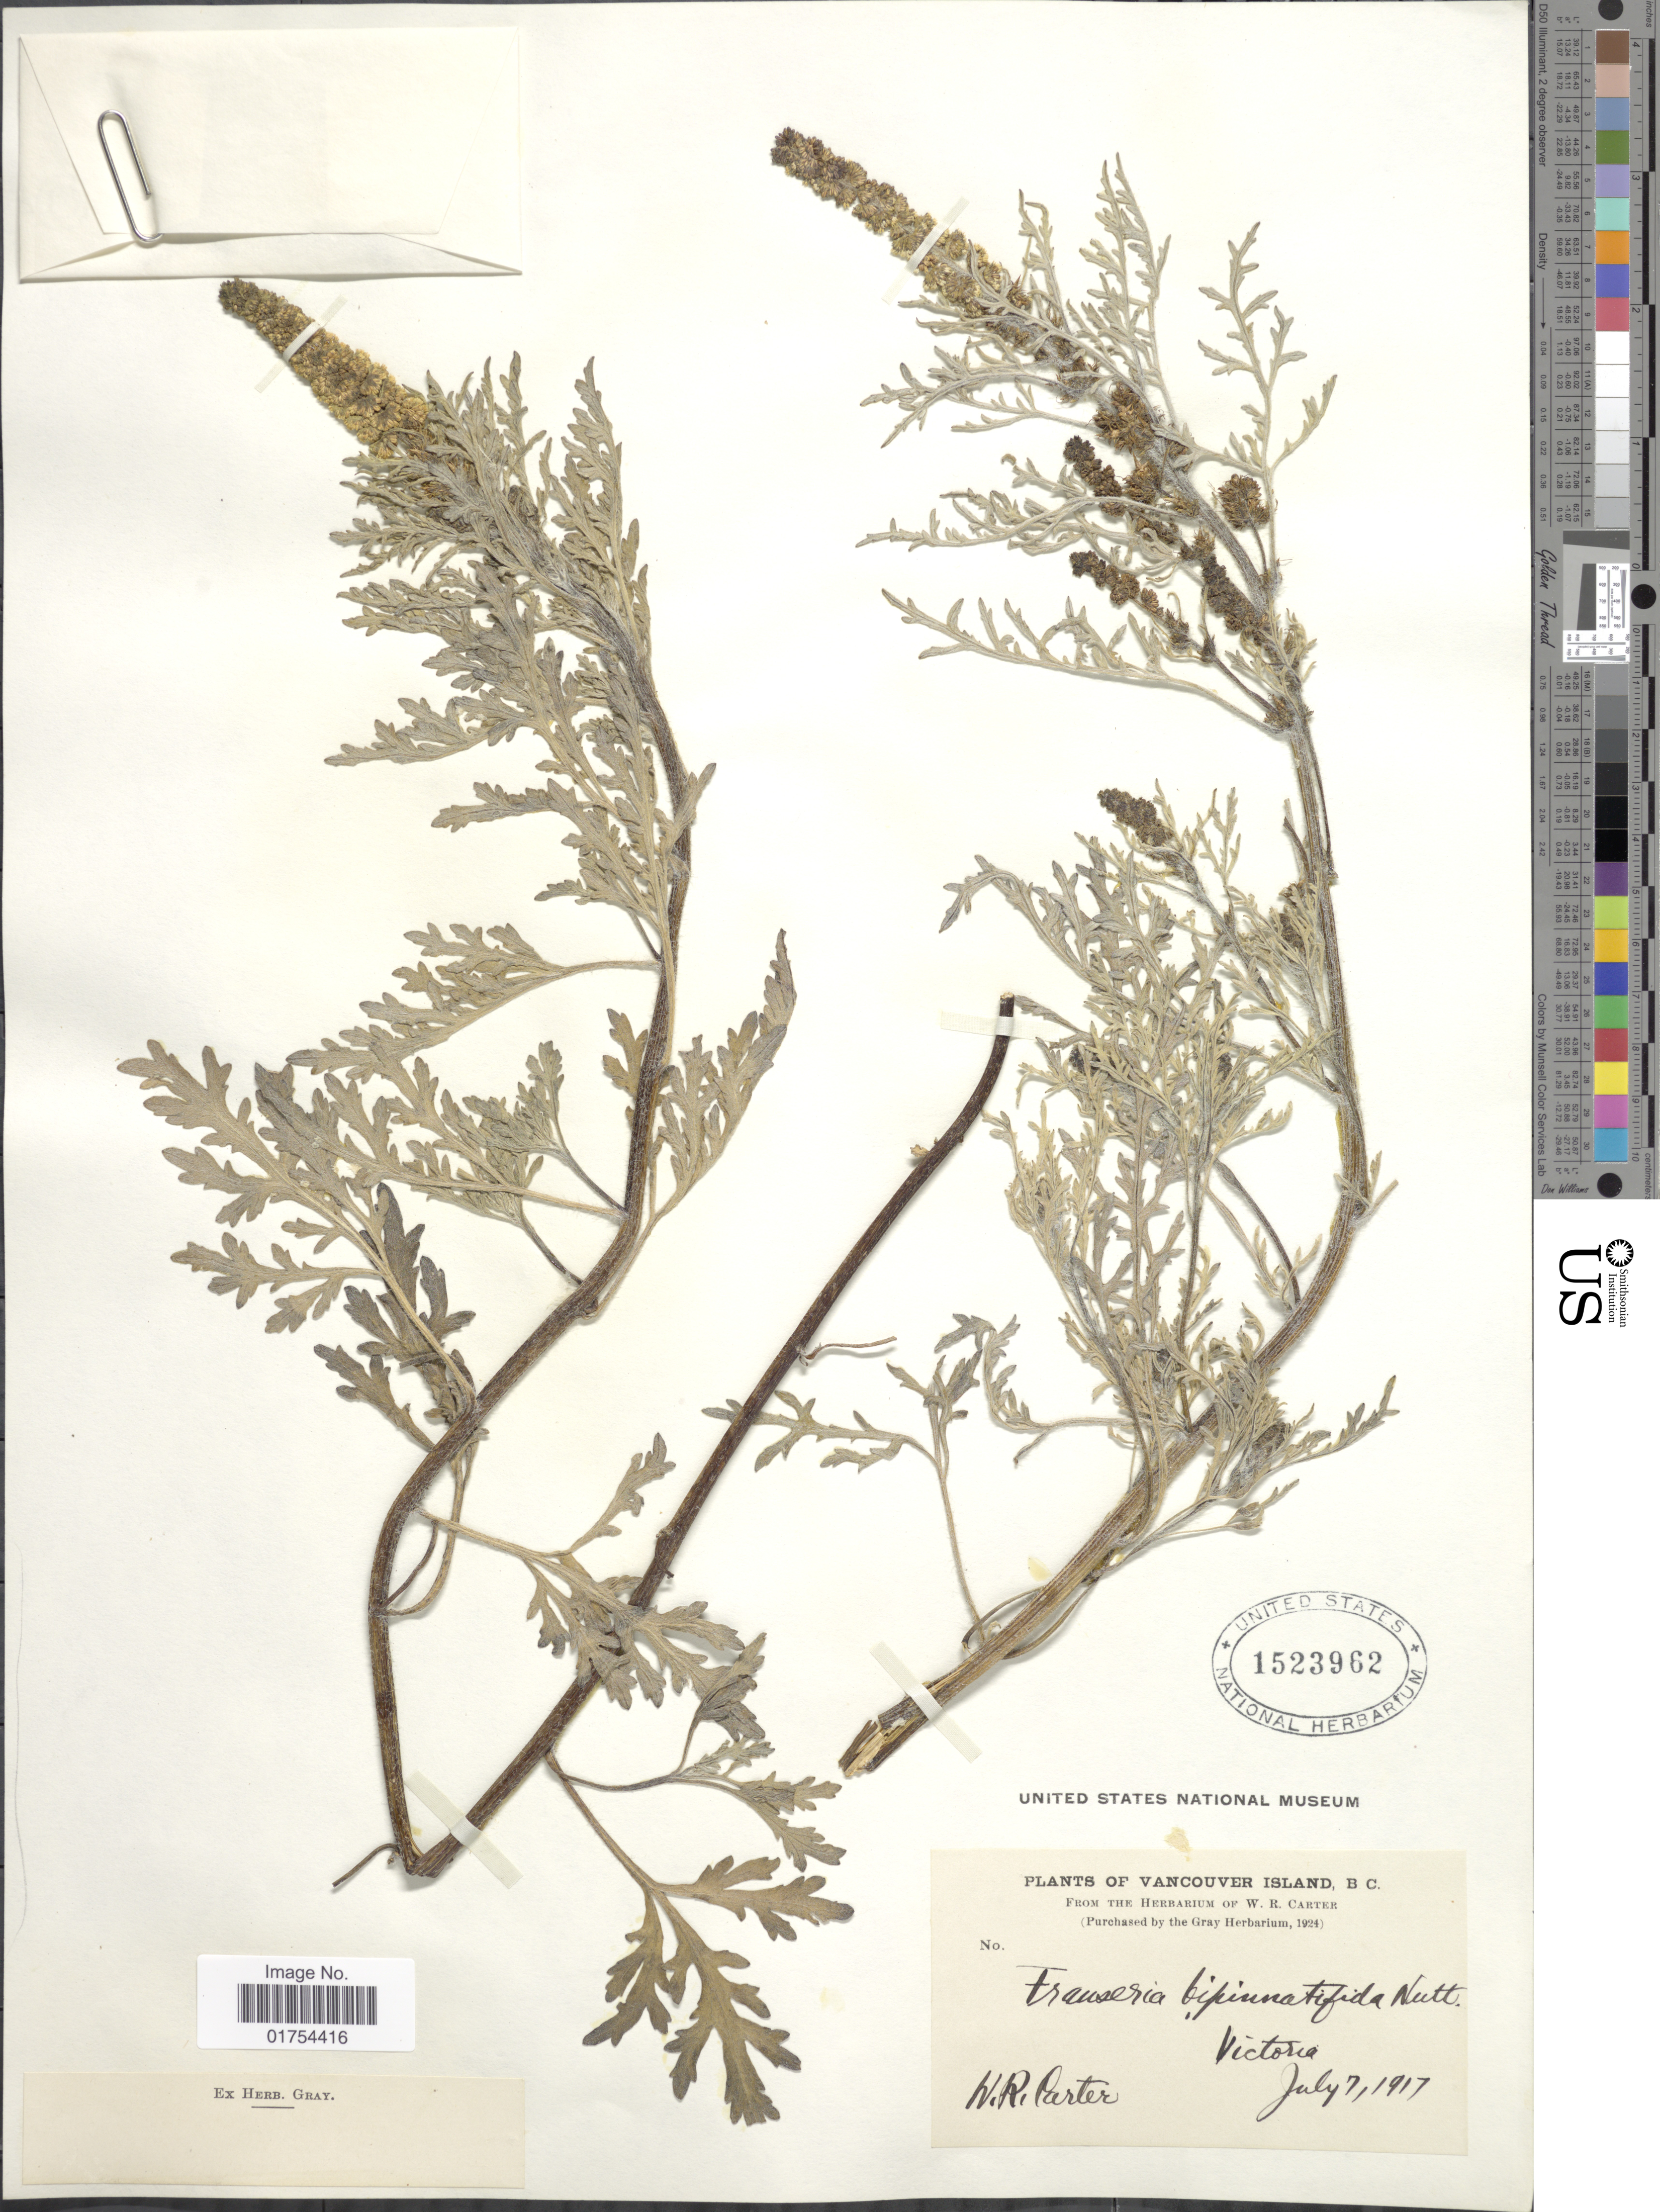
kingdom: Plantae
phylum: Tracheophyta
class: Magnoliopsida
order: Asterales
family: Asteraceae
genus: Franseria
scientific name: Franseria bipinnatifida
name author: (A. Gray) A. Gray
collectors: W. R. Carter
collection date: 1917-07-07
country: Canada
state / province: British Columbia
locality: Vancouver Island, BC. Victoria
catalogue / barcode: US 1523962